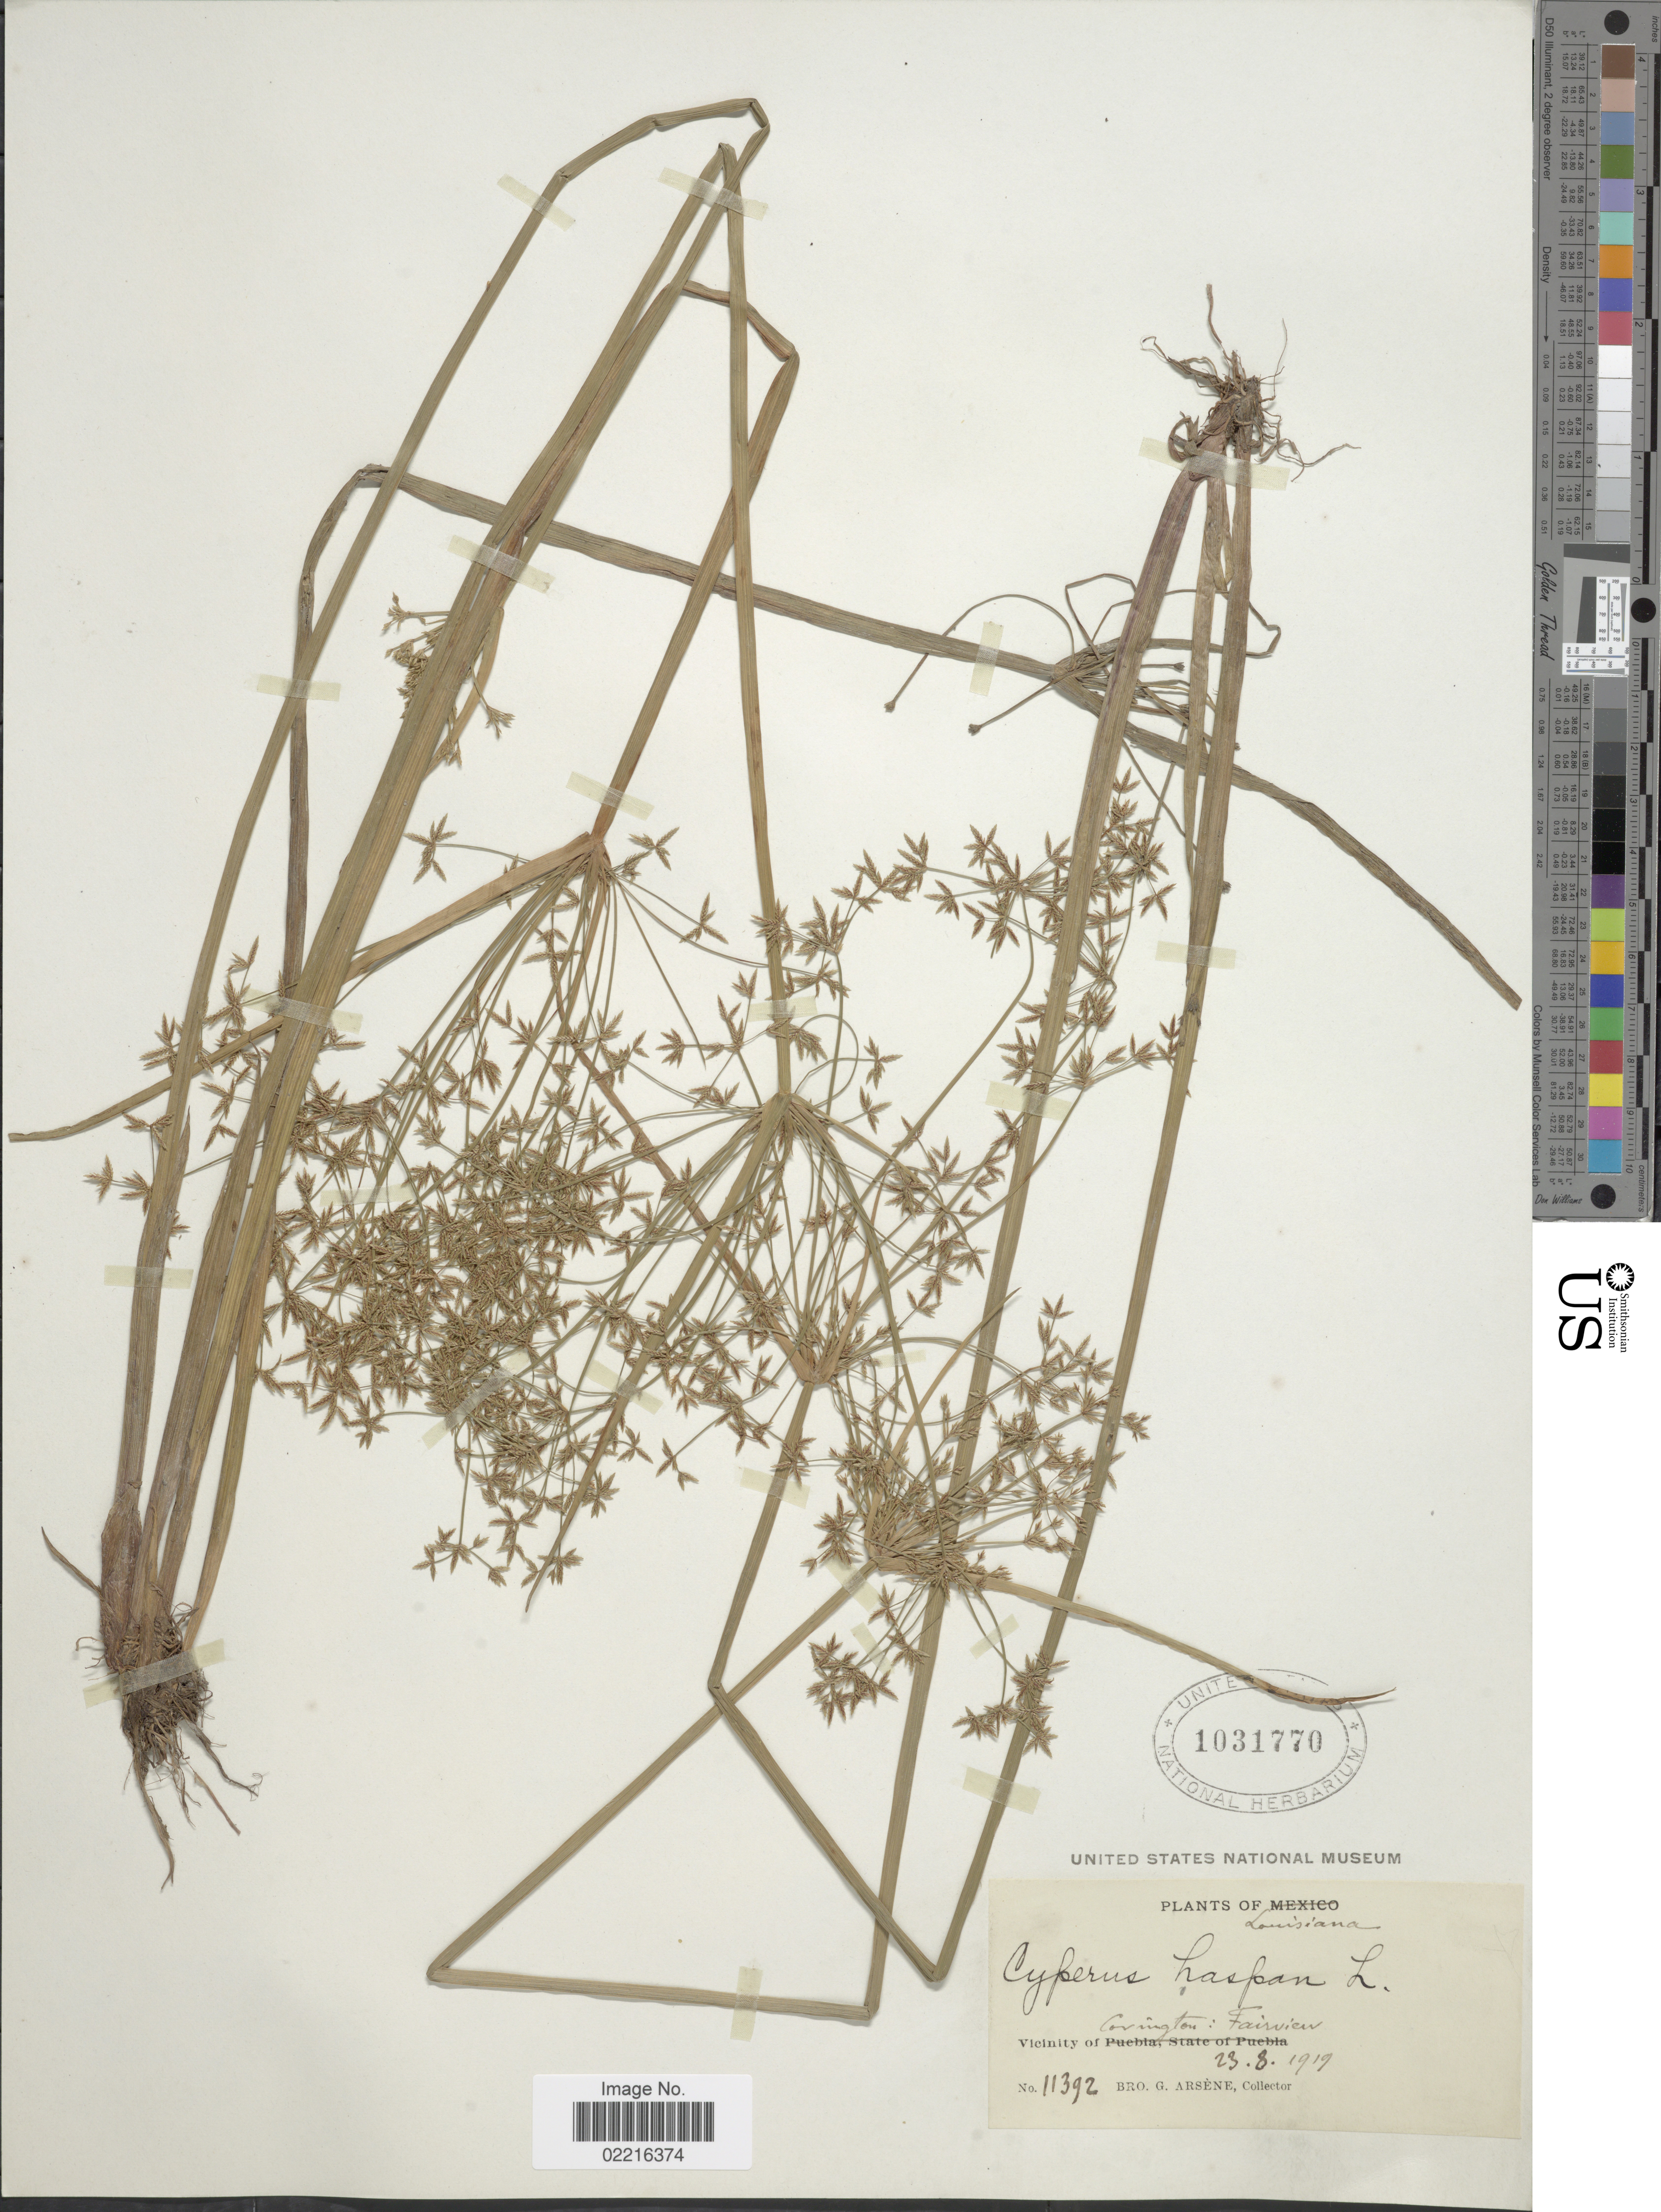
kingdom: Plantae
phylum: Tracheophyta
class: Liliopsida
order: Poales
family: Cyperaceae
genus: Cyperus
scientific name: Cyperus haspan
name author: L.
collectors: Bro. G. Arsène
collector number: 11392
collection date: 1919-08-23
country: United States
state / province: Louisiana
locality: Vicinity of Covington, Fairview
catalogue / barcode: US 1031770